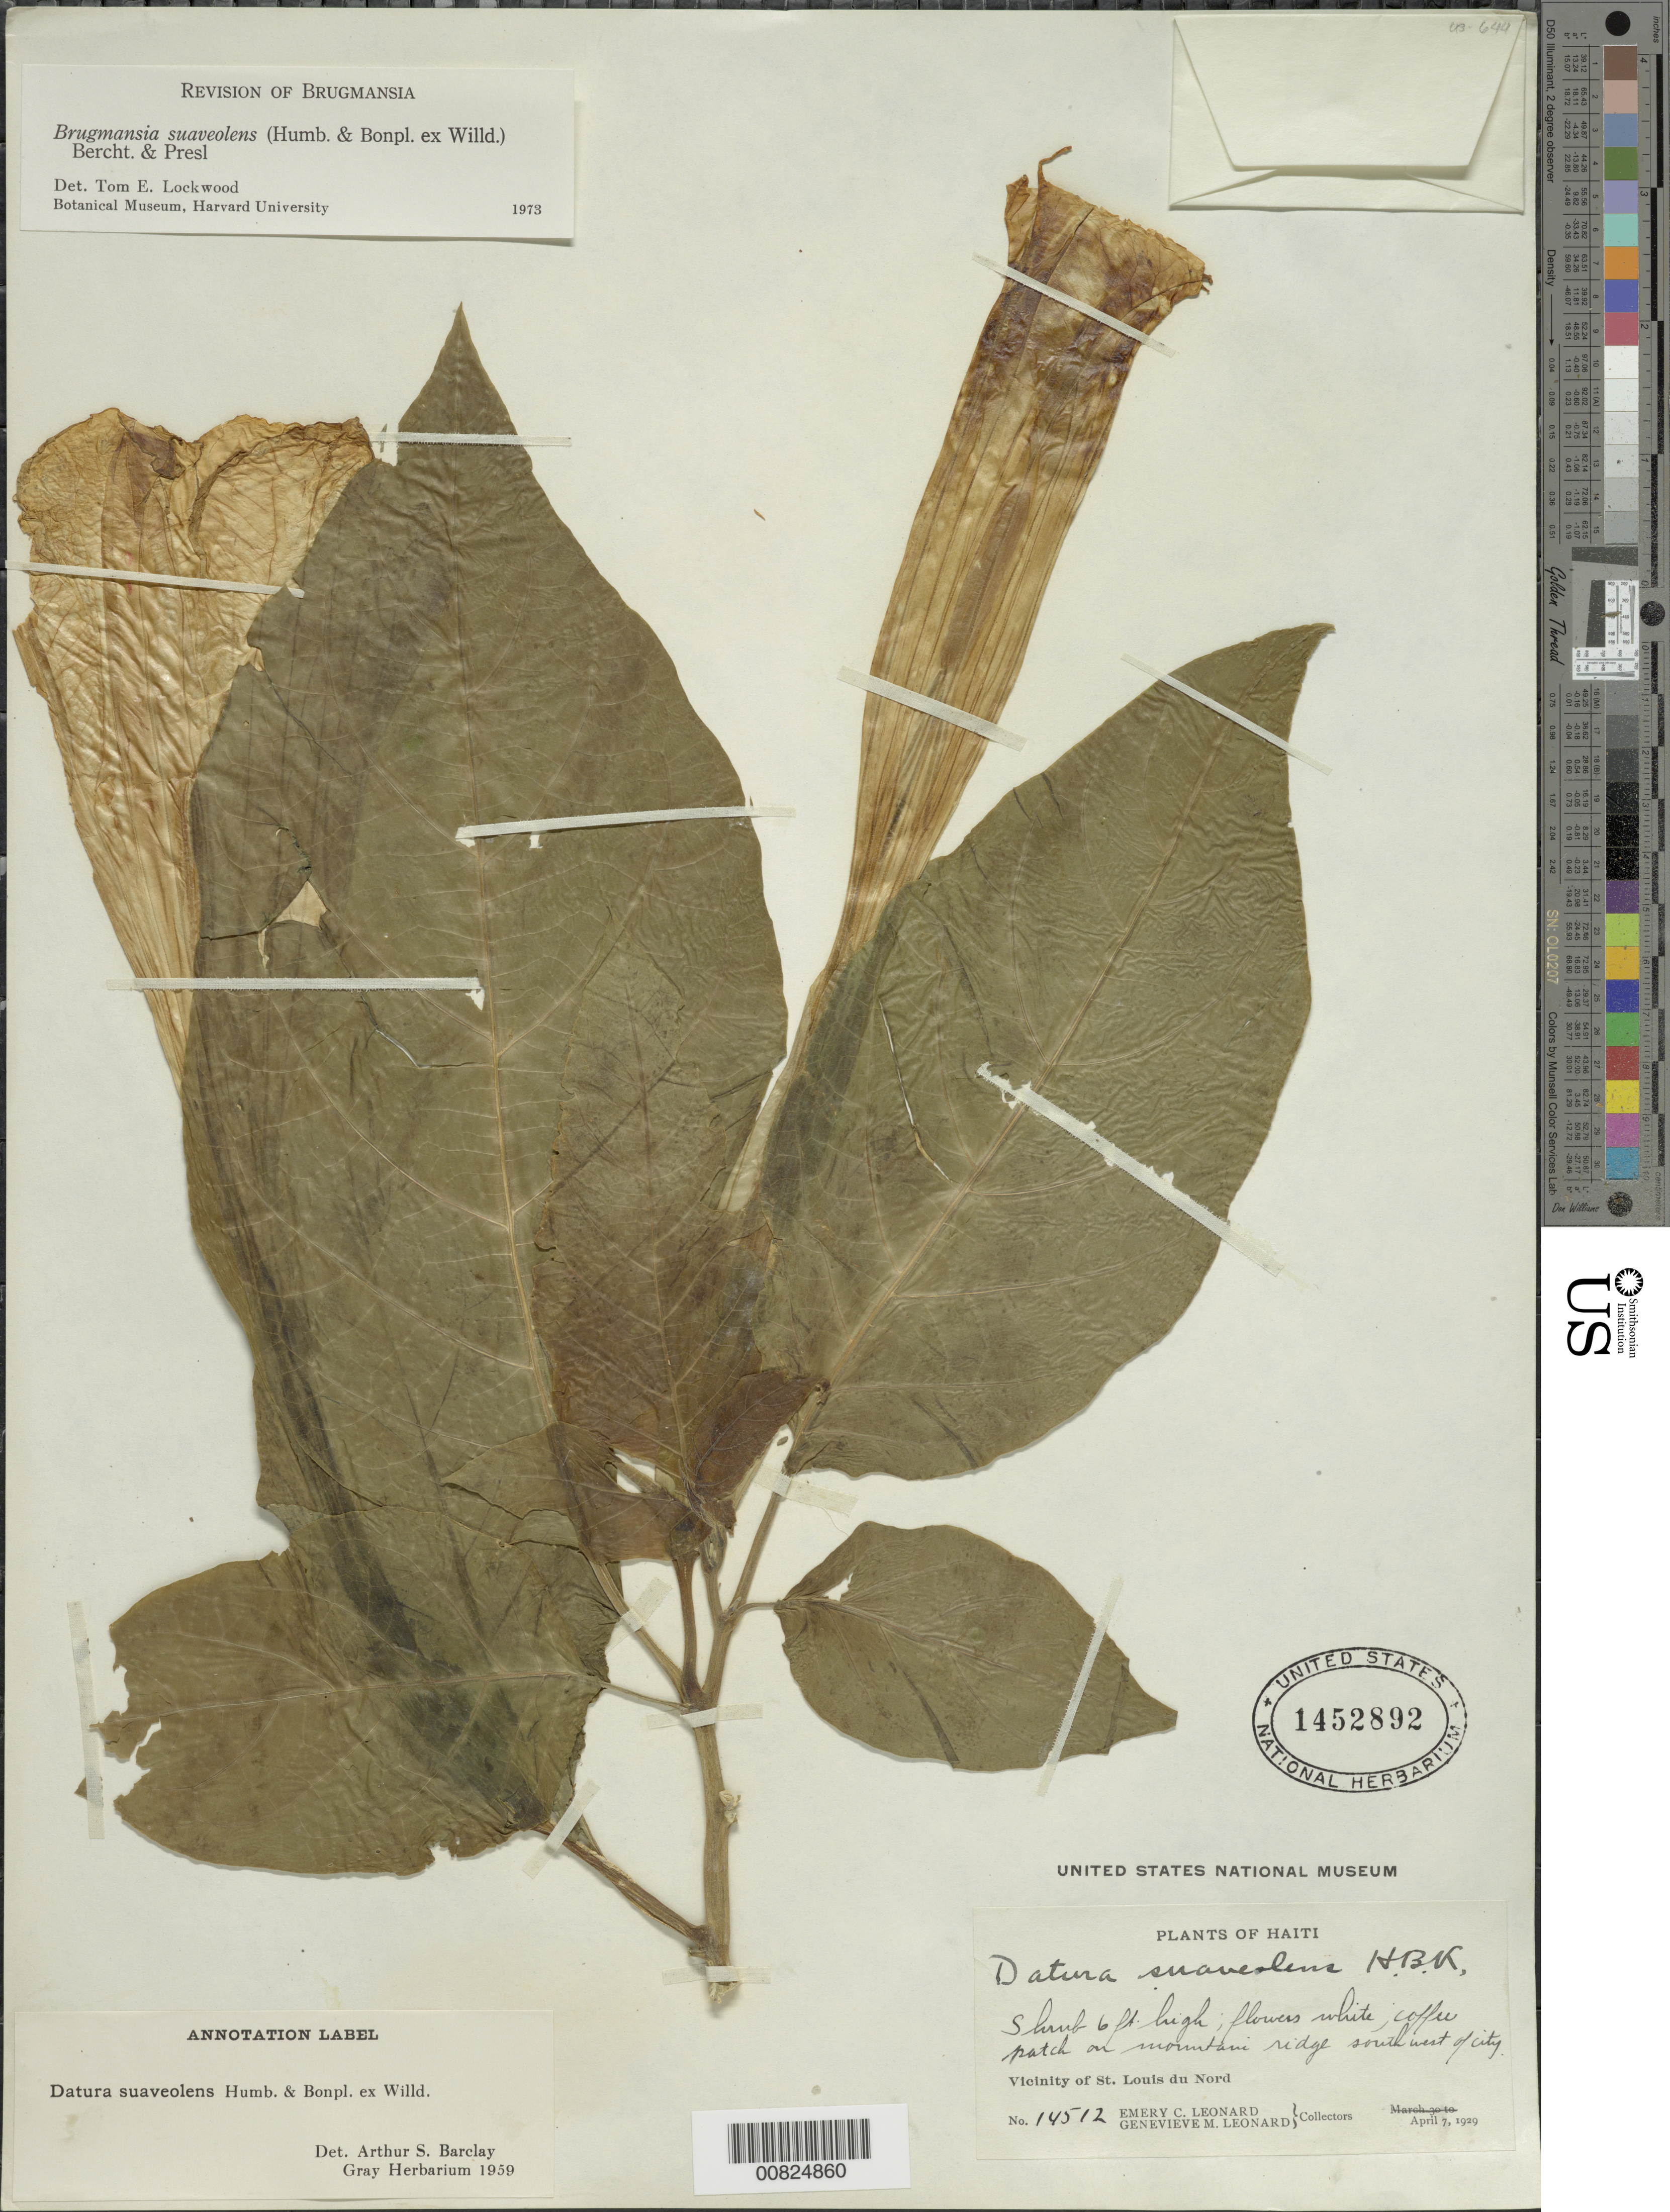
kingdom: Plantae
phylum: Tracheophyta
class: Magnoliopsida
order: Solanales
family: Solanaceae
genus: Brugmansia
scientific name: Brugmansia suaveolens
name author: (Humb. & Bonpl. ex Willd.) Brecht. & J. Presl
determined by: Lockwood, T. E.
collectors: E. C. Leonard & G. M. Leonard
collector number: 14512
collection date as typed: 07 Apr 1929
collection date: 1929-04-07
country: Haiti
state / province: Nord-Ouest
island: Hispaniola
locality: Vicinity of St. Louis du Nord, SW of city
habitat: Coffee plantation on mountain ridge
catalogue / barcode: US 1452892